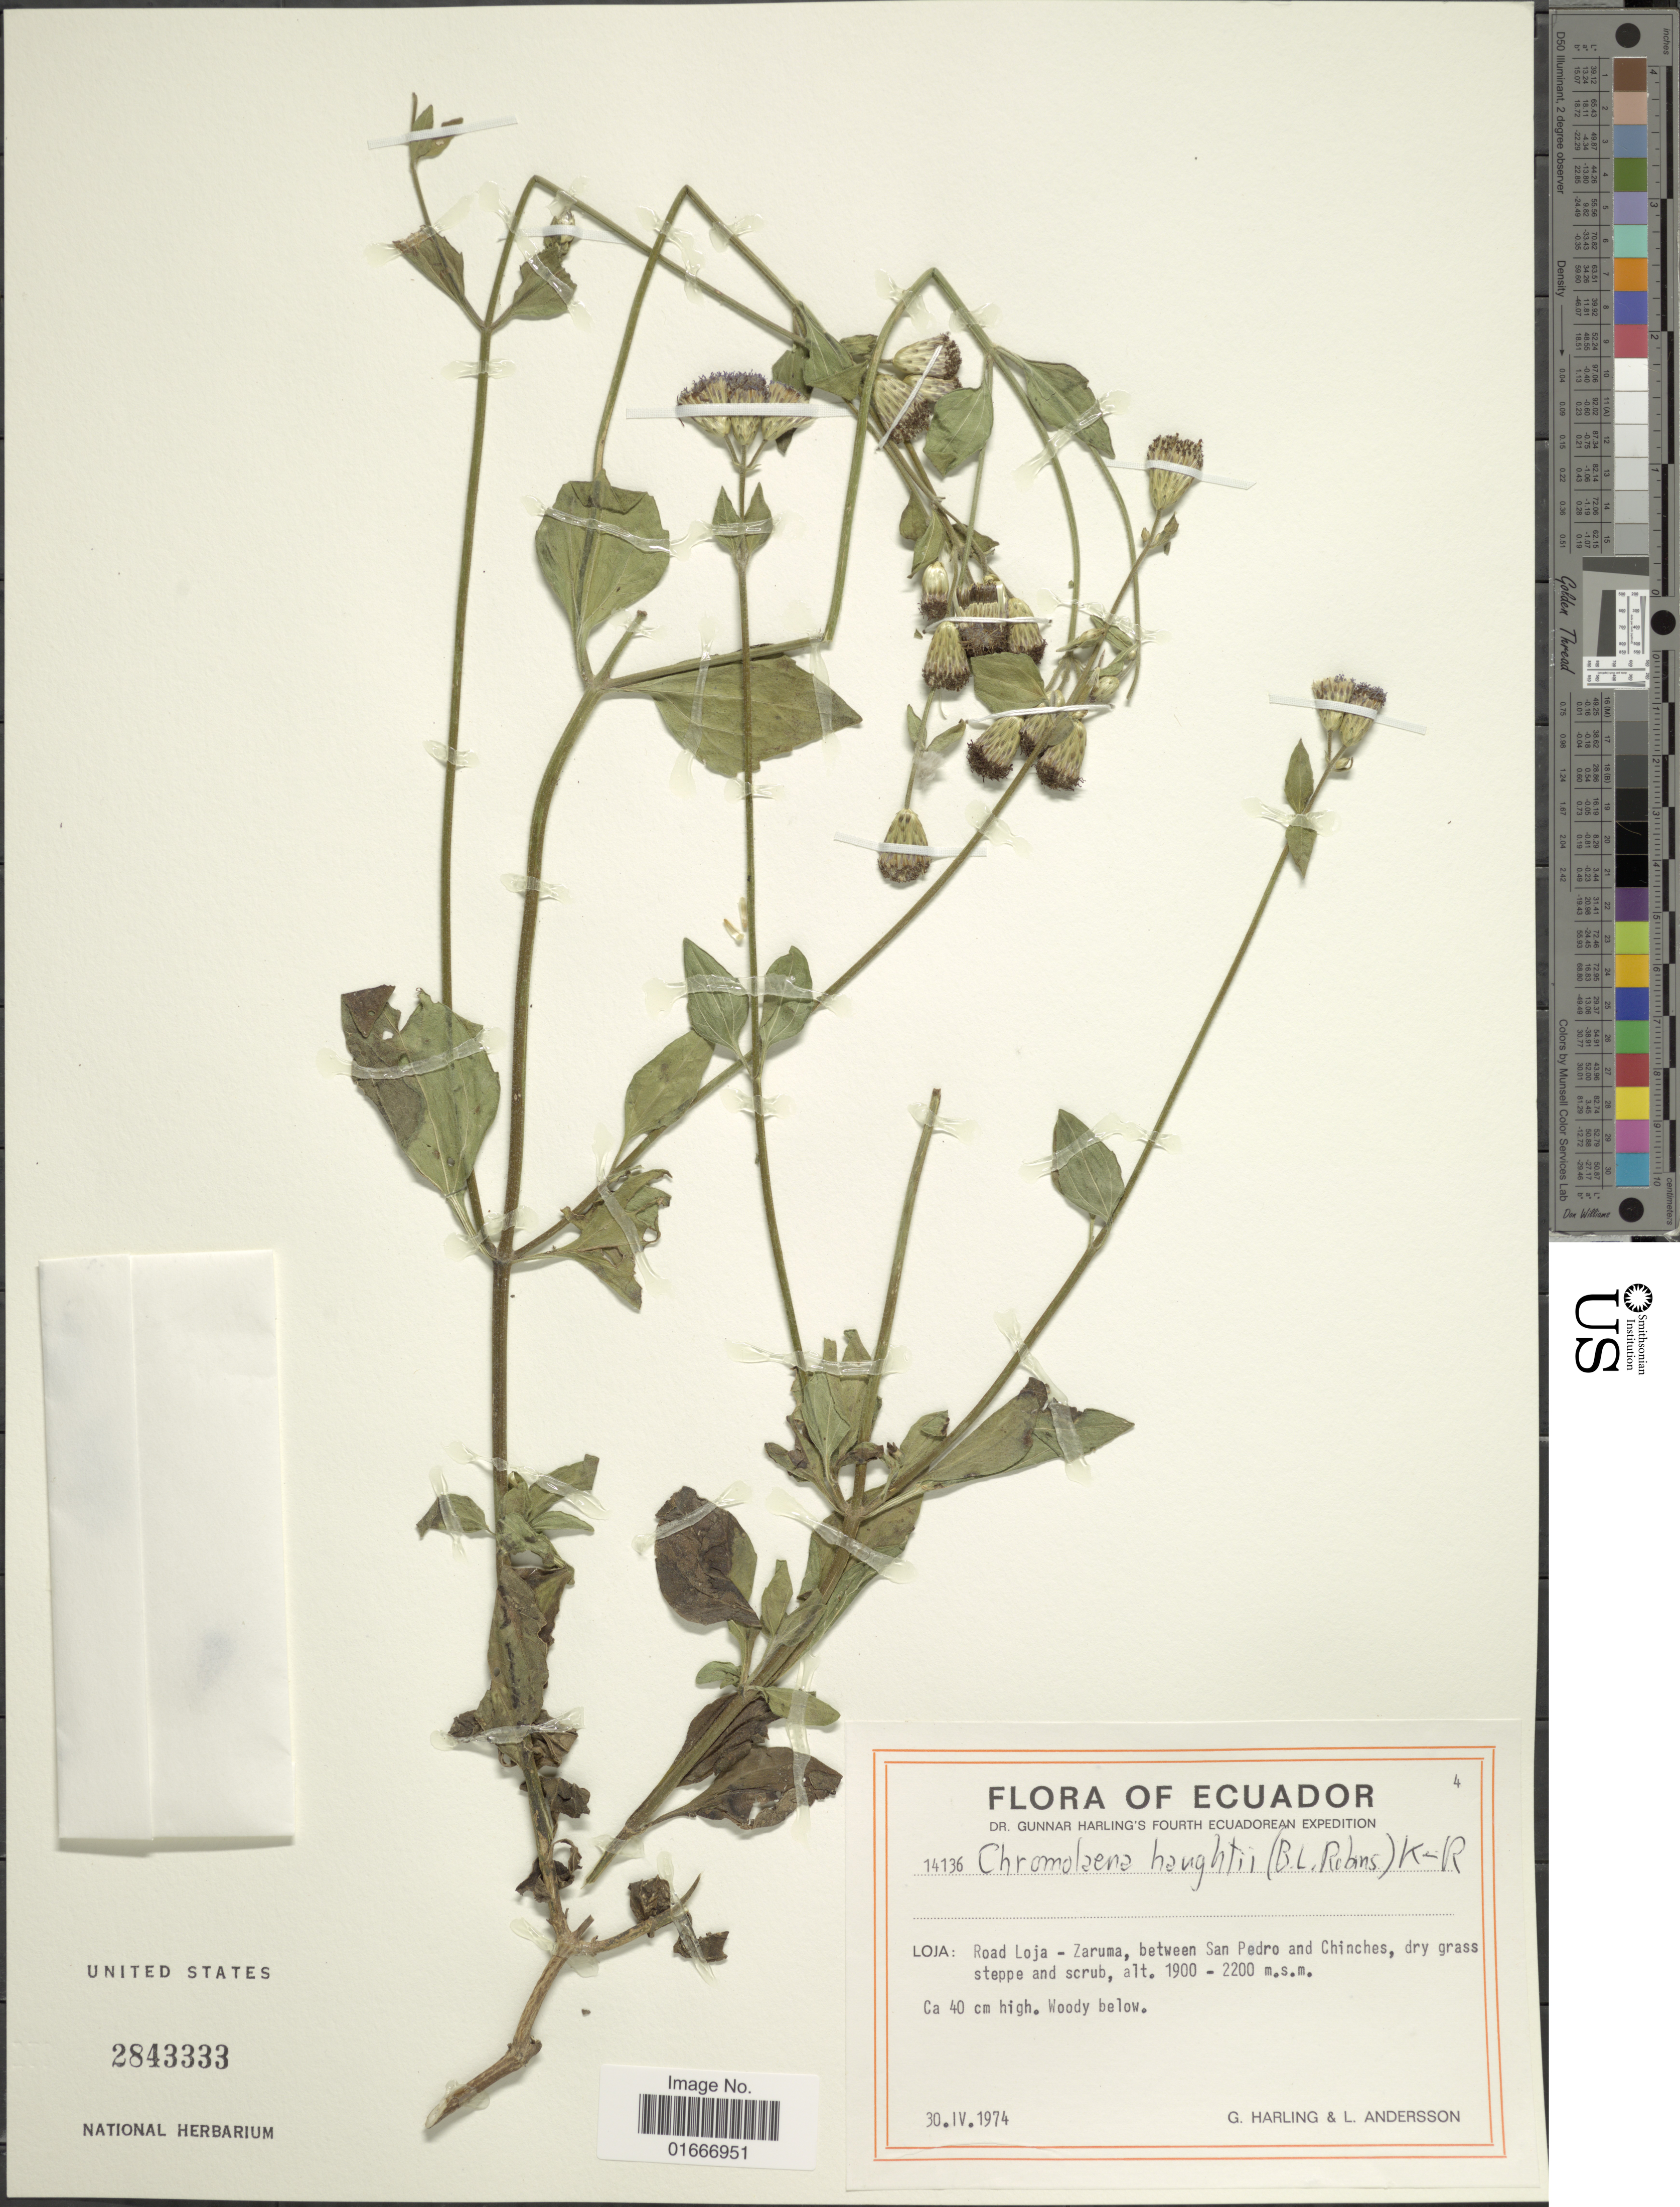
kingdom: Plantae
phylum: Tracheophyta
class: Magnoliopsida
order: Asterales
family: Asteraceae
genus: Chromolaena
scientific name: Chromolaena serratuloides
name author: (Kunth) R.M. King & H. Rob.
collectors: G. Harling & L. Andersson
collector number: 14136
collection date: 1974-04-30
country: Ecuador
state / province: Loja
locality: Road Loja - Zaruma, between San Pedro and Chinces,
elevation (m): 1900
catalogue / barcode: US 2843333